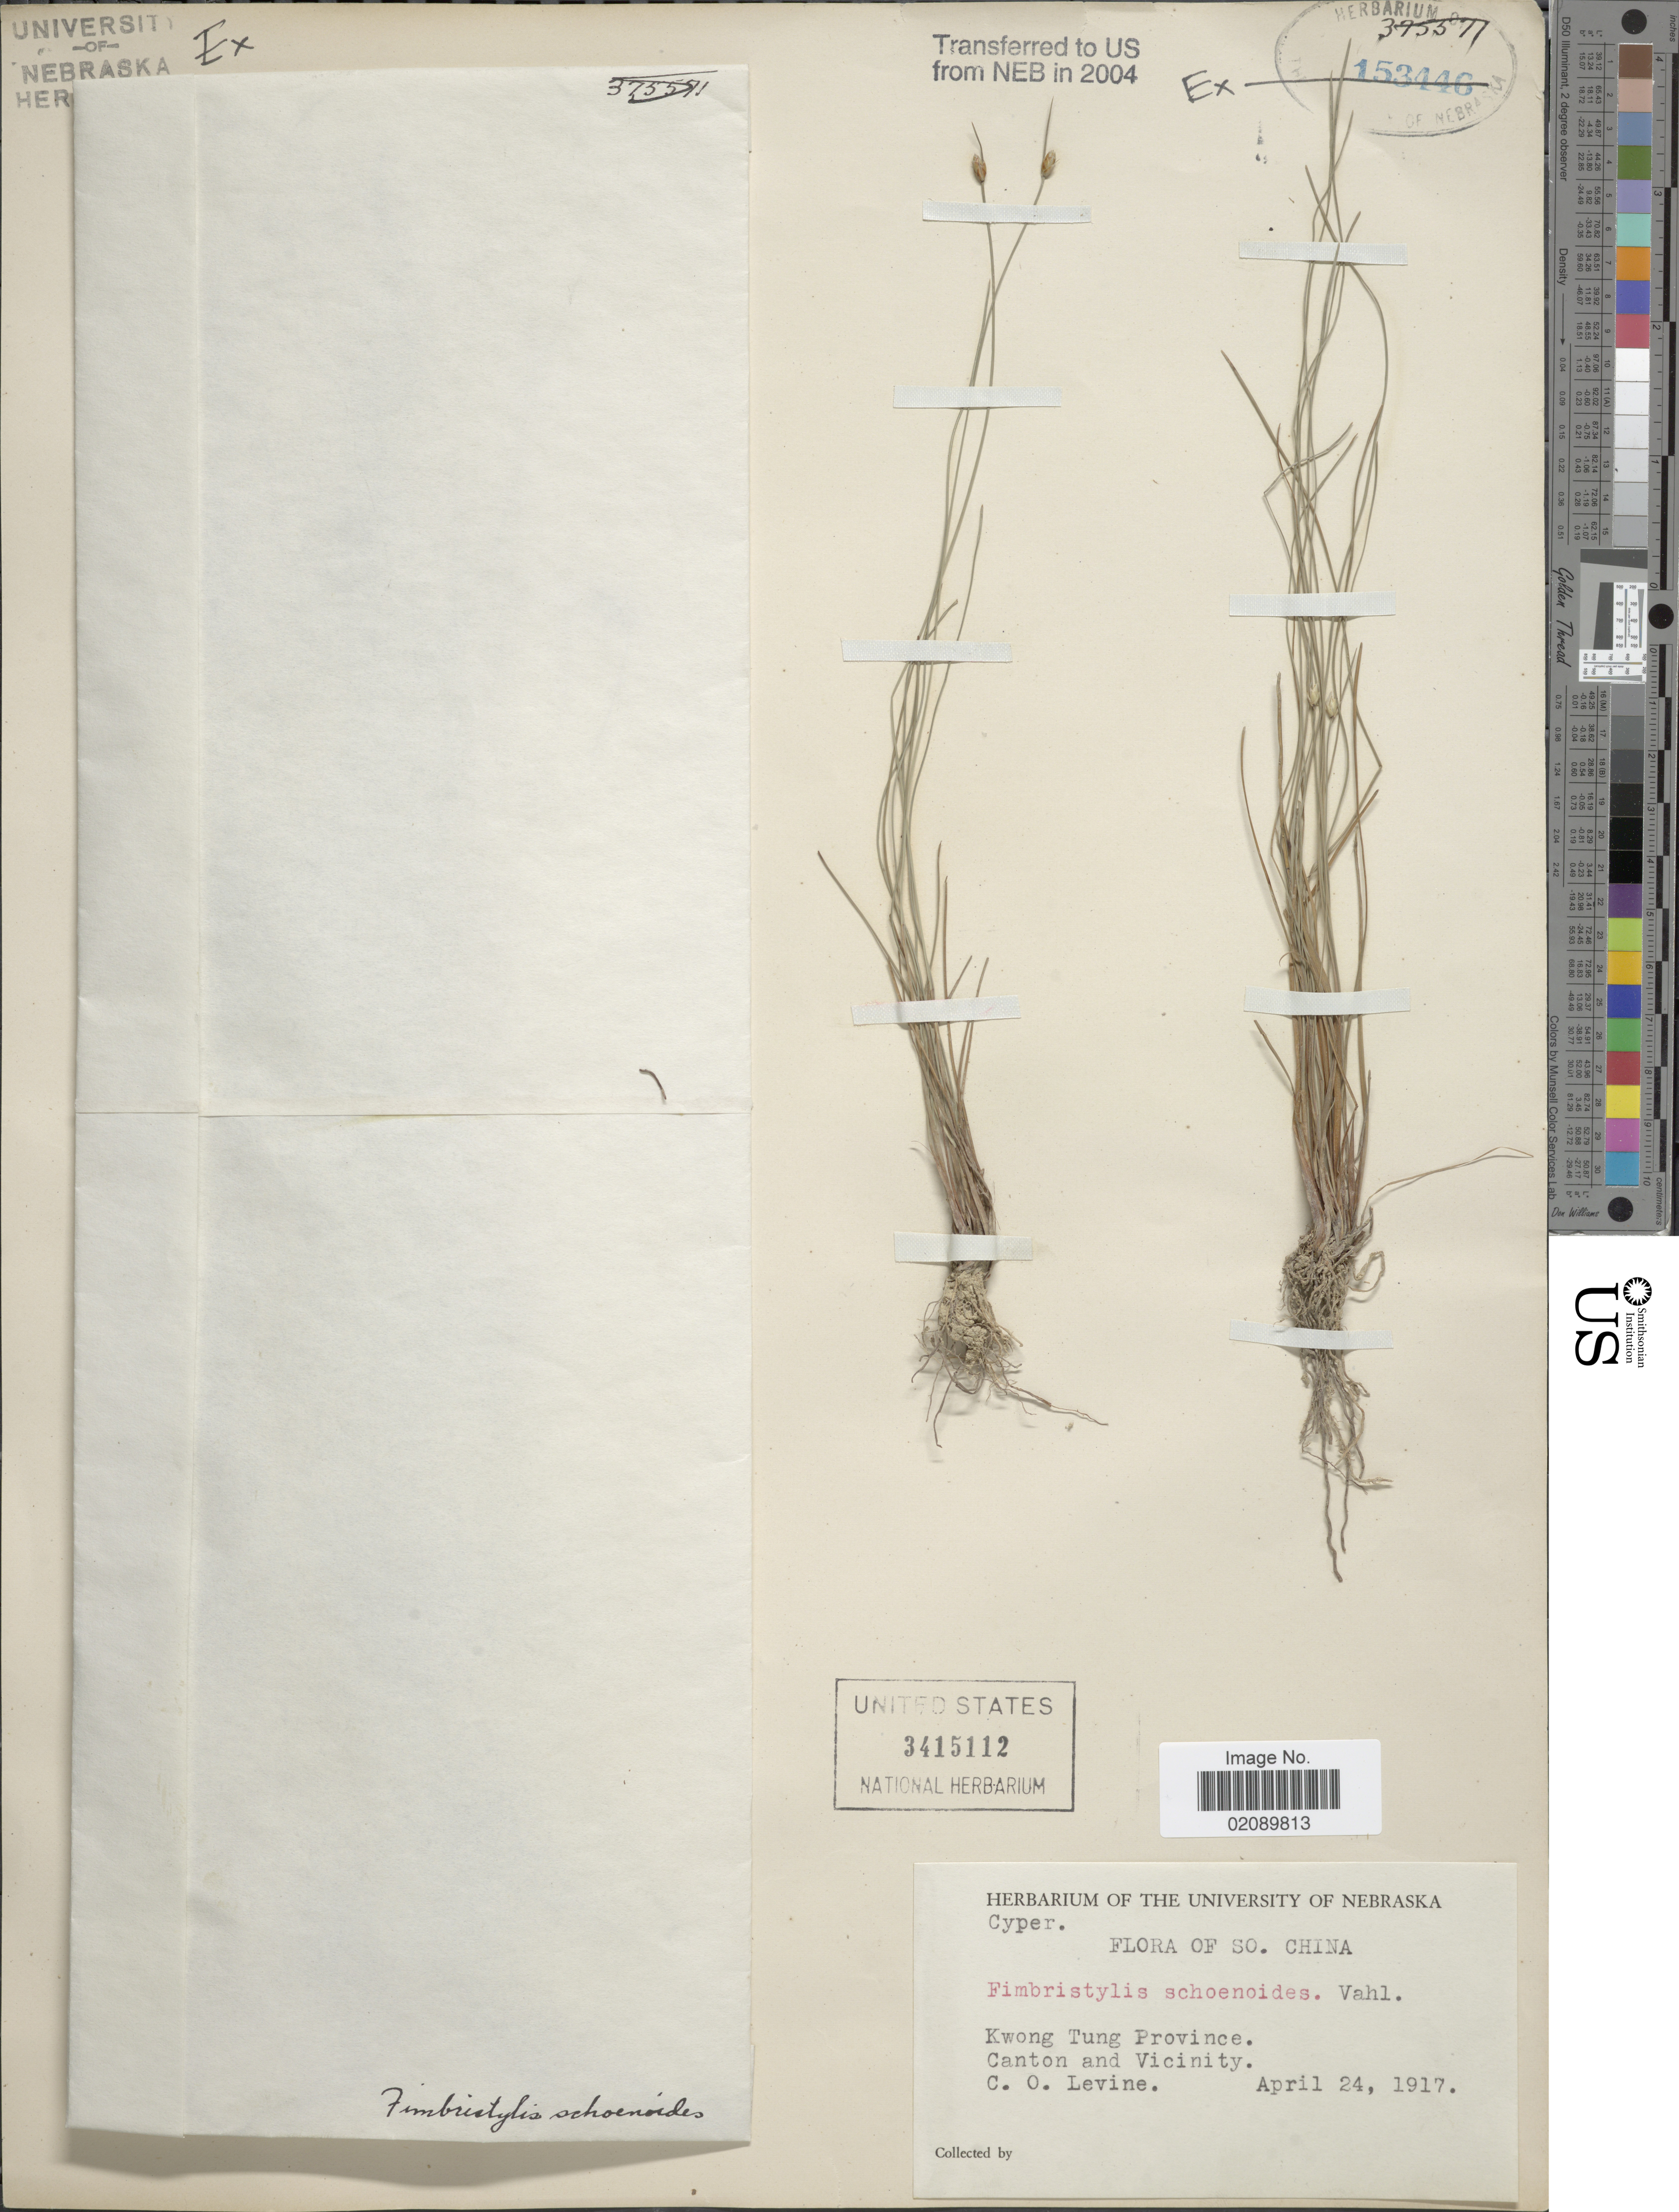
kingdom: Plantae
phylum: Tracheophyta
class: Liliopsida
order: Poales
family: Cyperaceae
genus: Fimbristylis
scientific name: Fimbristylis schoenoides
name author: (Retz.) Vahl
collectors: C. O. Levine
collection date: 1917-04-24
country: China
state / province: Guangdong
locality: SO. China. Kwong Tung Province. Canton and Vicinity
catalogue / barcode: US 3415112